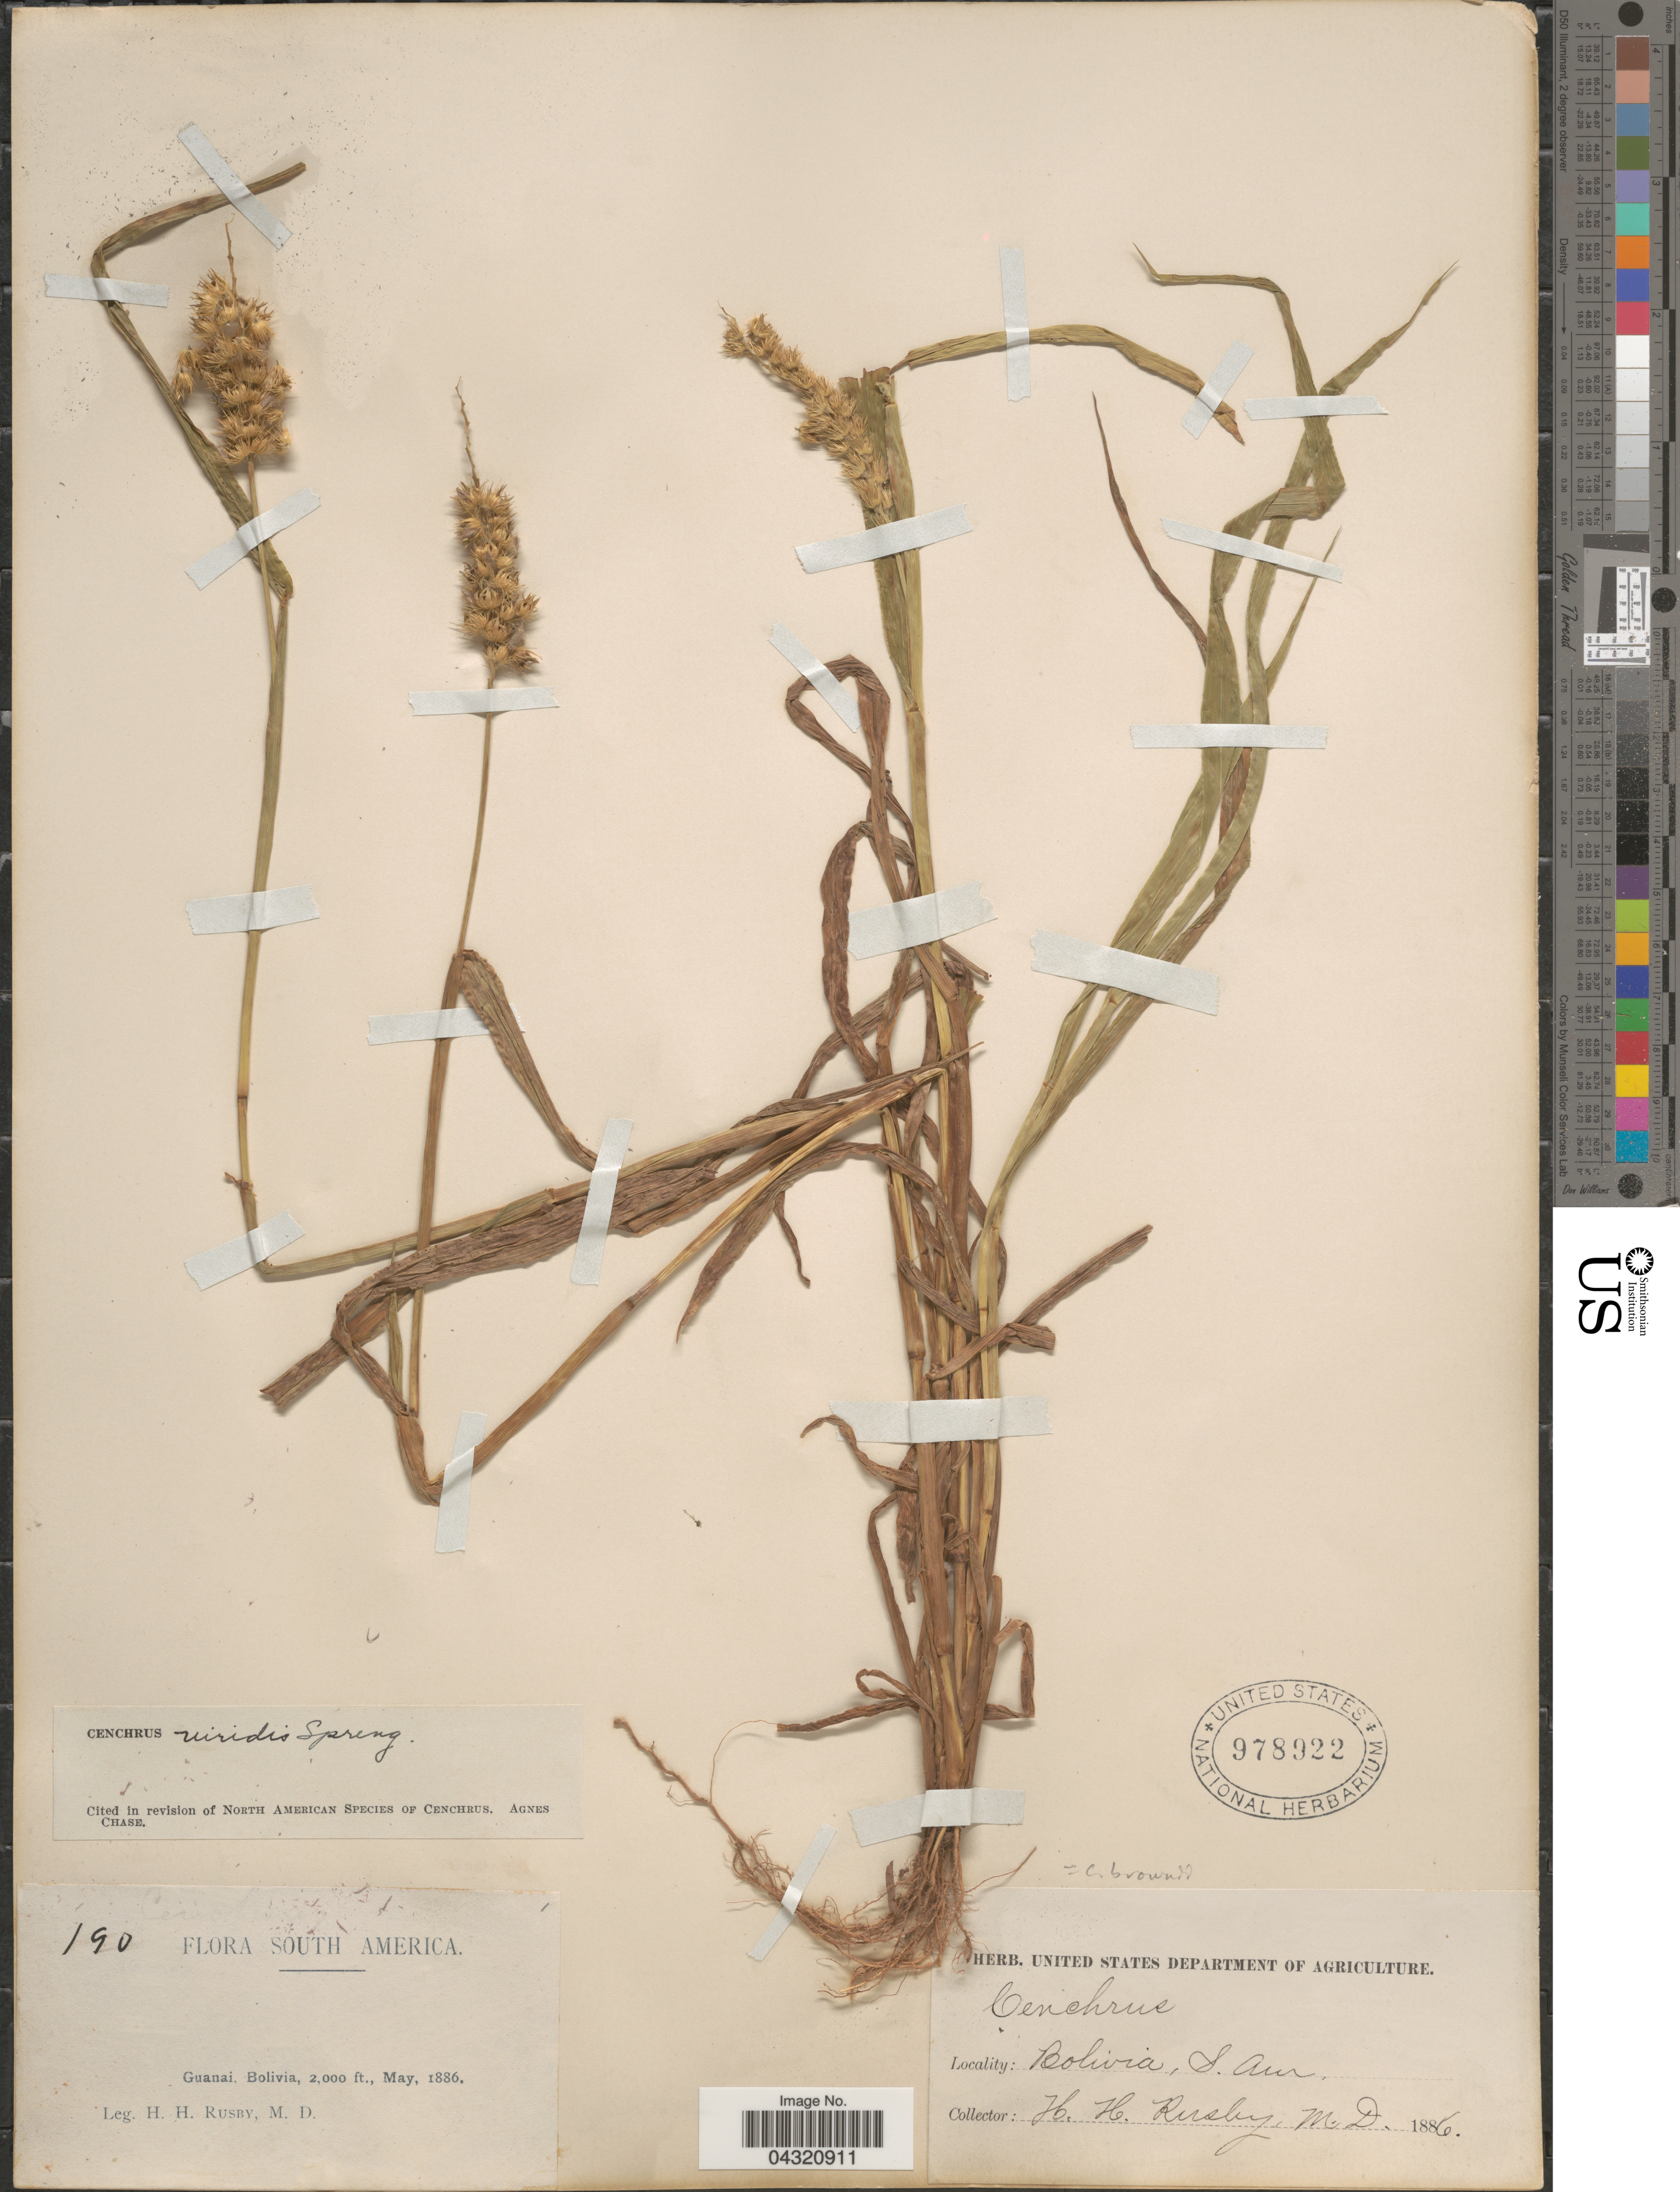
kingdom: Plantae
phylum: Tracheophyta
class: Liliopsida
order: Poales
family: Poaceae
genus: Cenchrus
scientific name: Cenchrus brownii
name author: Roem. & Schult.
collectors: H. H. Rusby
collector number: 190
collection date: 1886-05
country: Bolivia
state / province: La Páz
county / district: Larecaja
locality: Guanay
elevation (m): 610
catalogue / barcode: US 978922